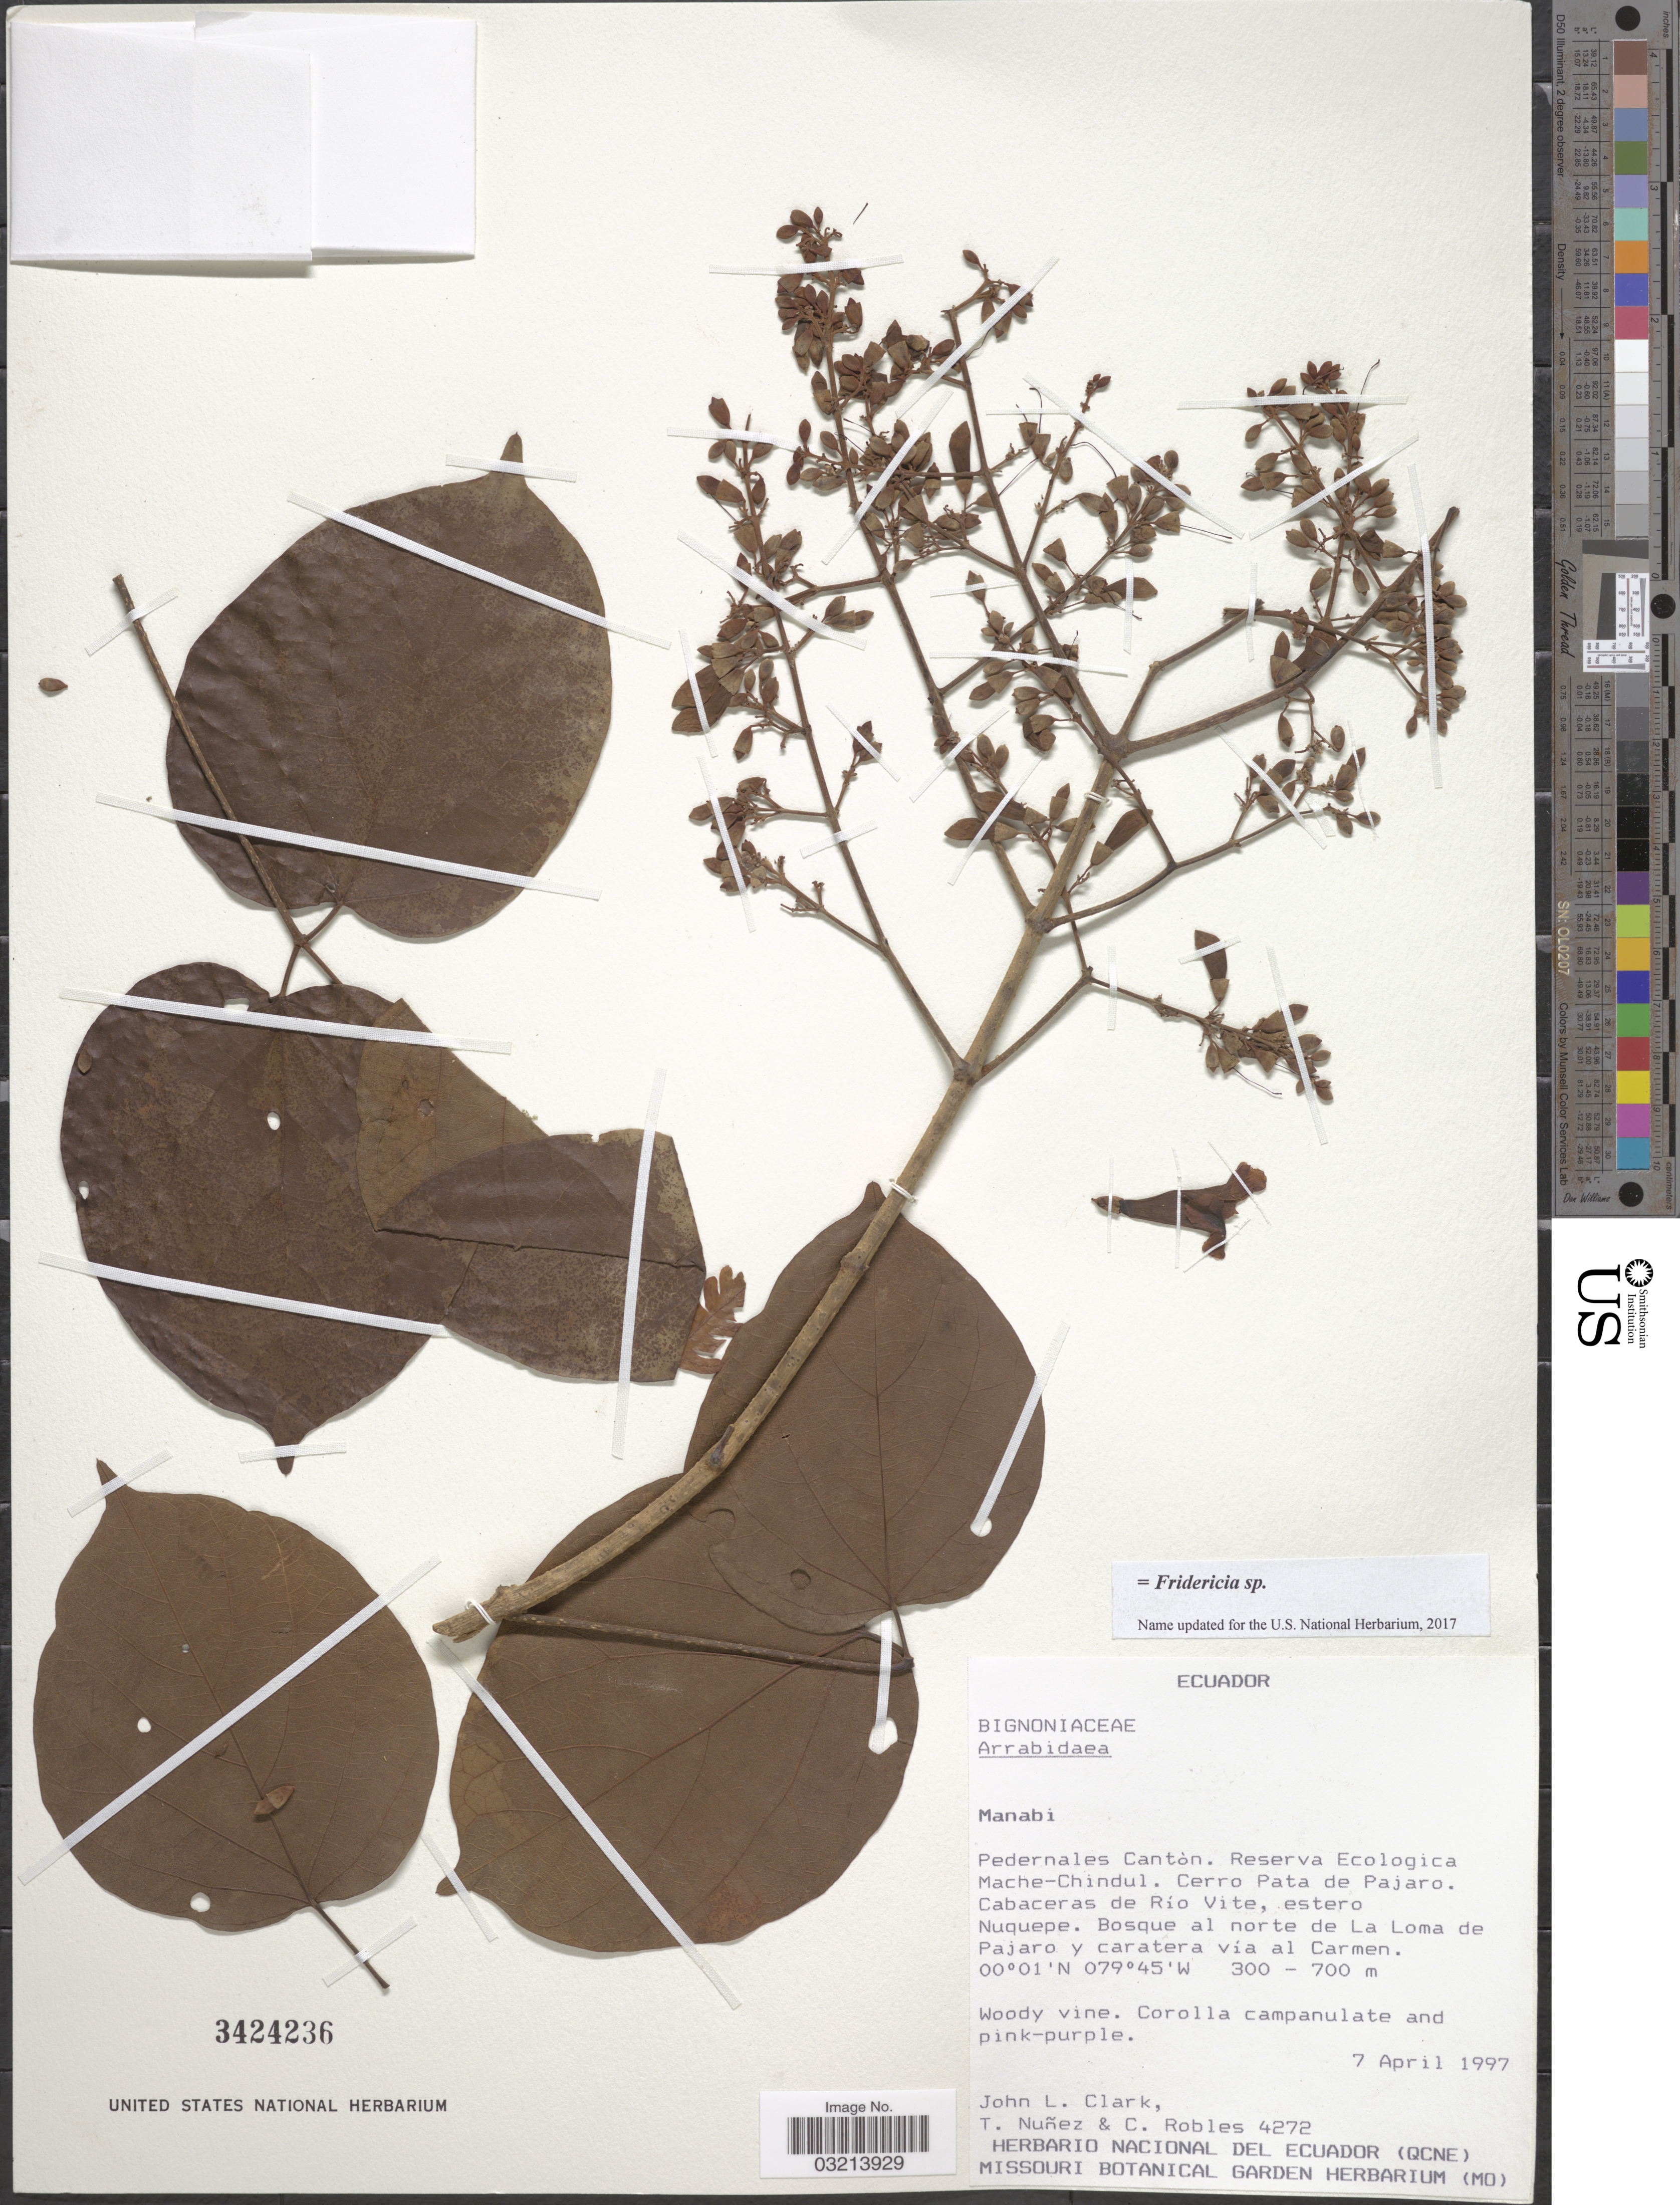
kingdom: Plantae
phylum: Tracheophyta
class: Magnoliopsida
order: Lamiales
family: Bignoniaceae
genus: Fridericia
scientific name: Fridericia sp.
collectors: J. L. Clark, T. Núñez & C. Robles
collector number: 4272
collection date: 1997-04-07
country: Ecuador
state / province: Manabí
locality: Pedernales Cantón. Reserva Ecologica Mache-Chindul. Cerro Pata de Pajaro. Cabaceras de Río Vite, estero Nuquepe. Bosque al norte de La Loma de Pajaro y caratera vía al Carmen.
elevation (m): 300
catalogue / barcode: US 3424236